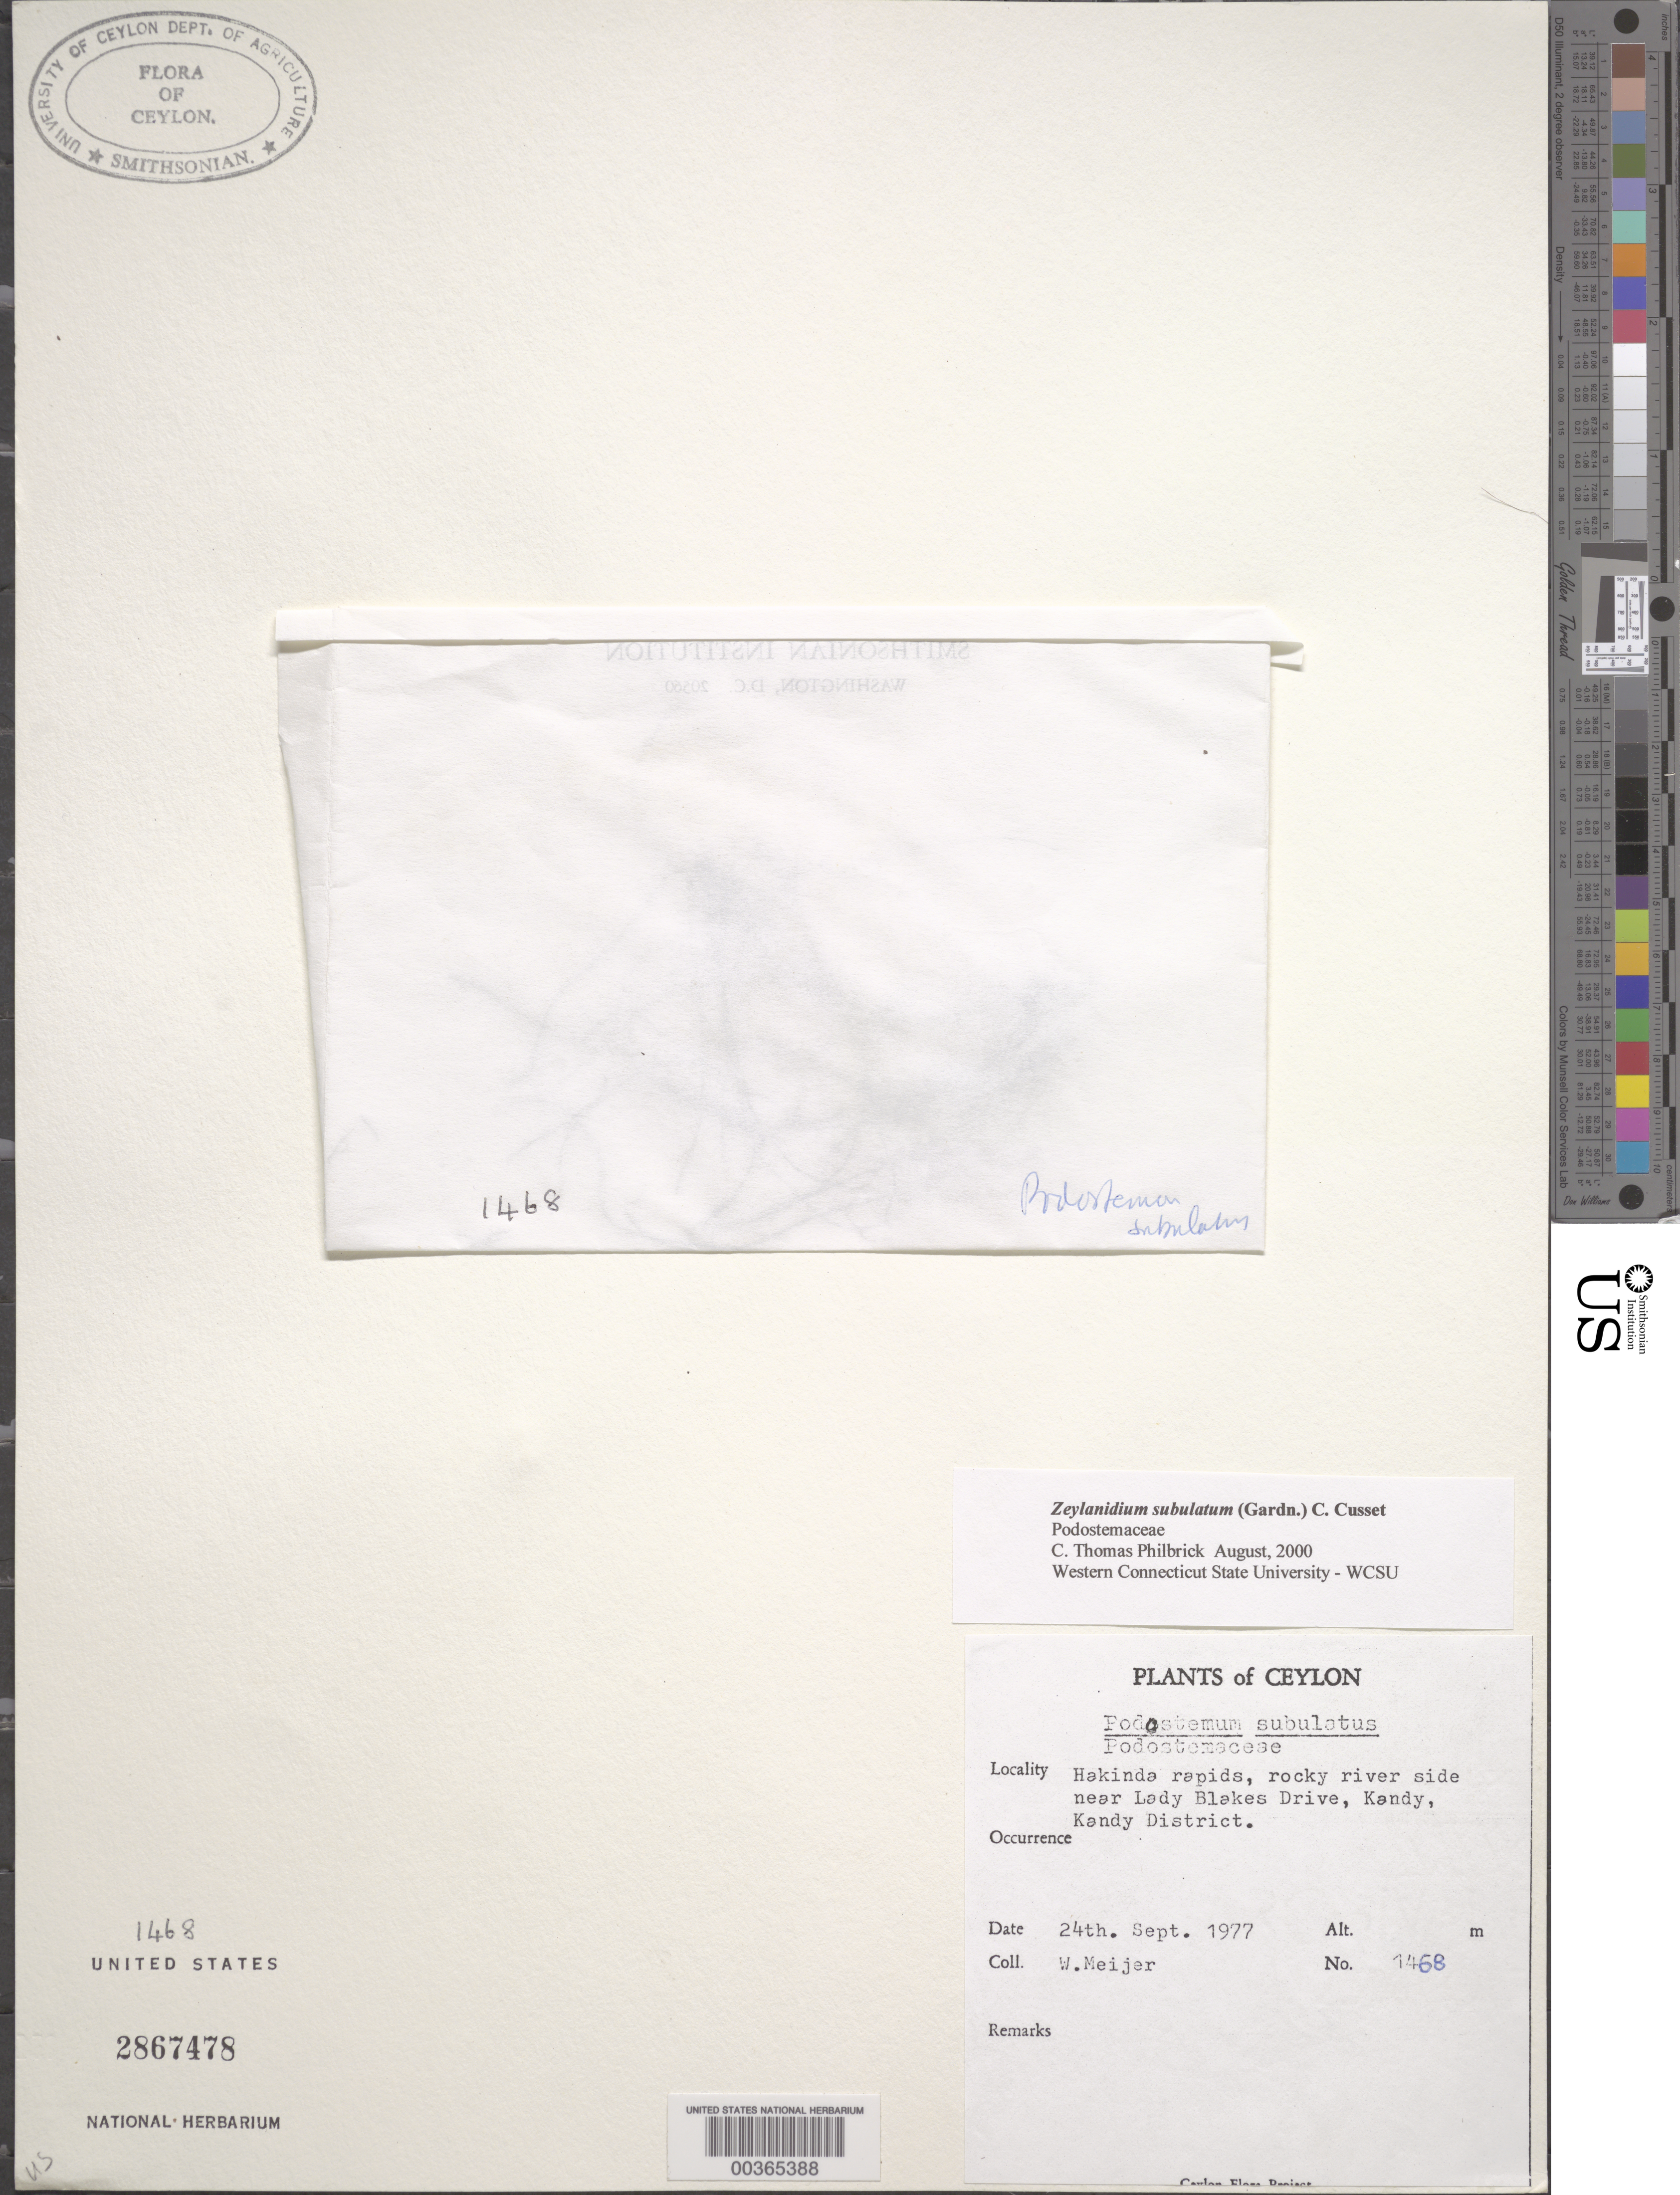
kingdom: Plantae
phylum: Tracheophyta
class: Magnoliopsida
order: Malpighiales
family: Podostemaceae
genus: Podostemum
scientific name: Podostemum subulatus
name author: Gardner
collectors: W. Meijer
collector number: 1468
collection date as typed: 24 Sep 1977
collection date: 1977-09-24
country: Sri Lanka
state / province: Central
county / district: Kandy Dist.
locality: Kandy, near lady blakes drive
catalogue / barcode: US 2867478